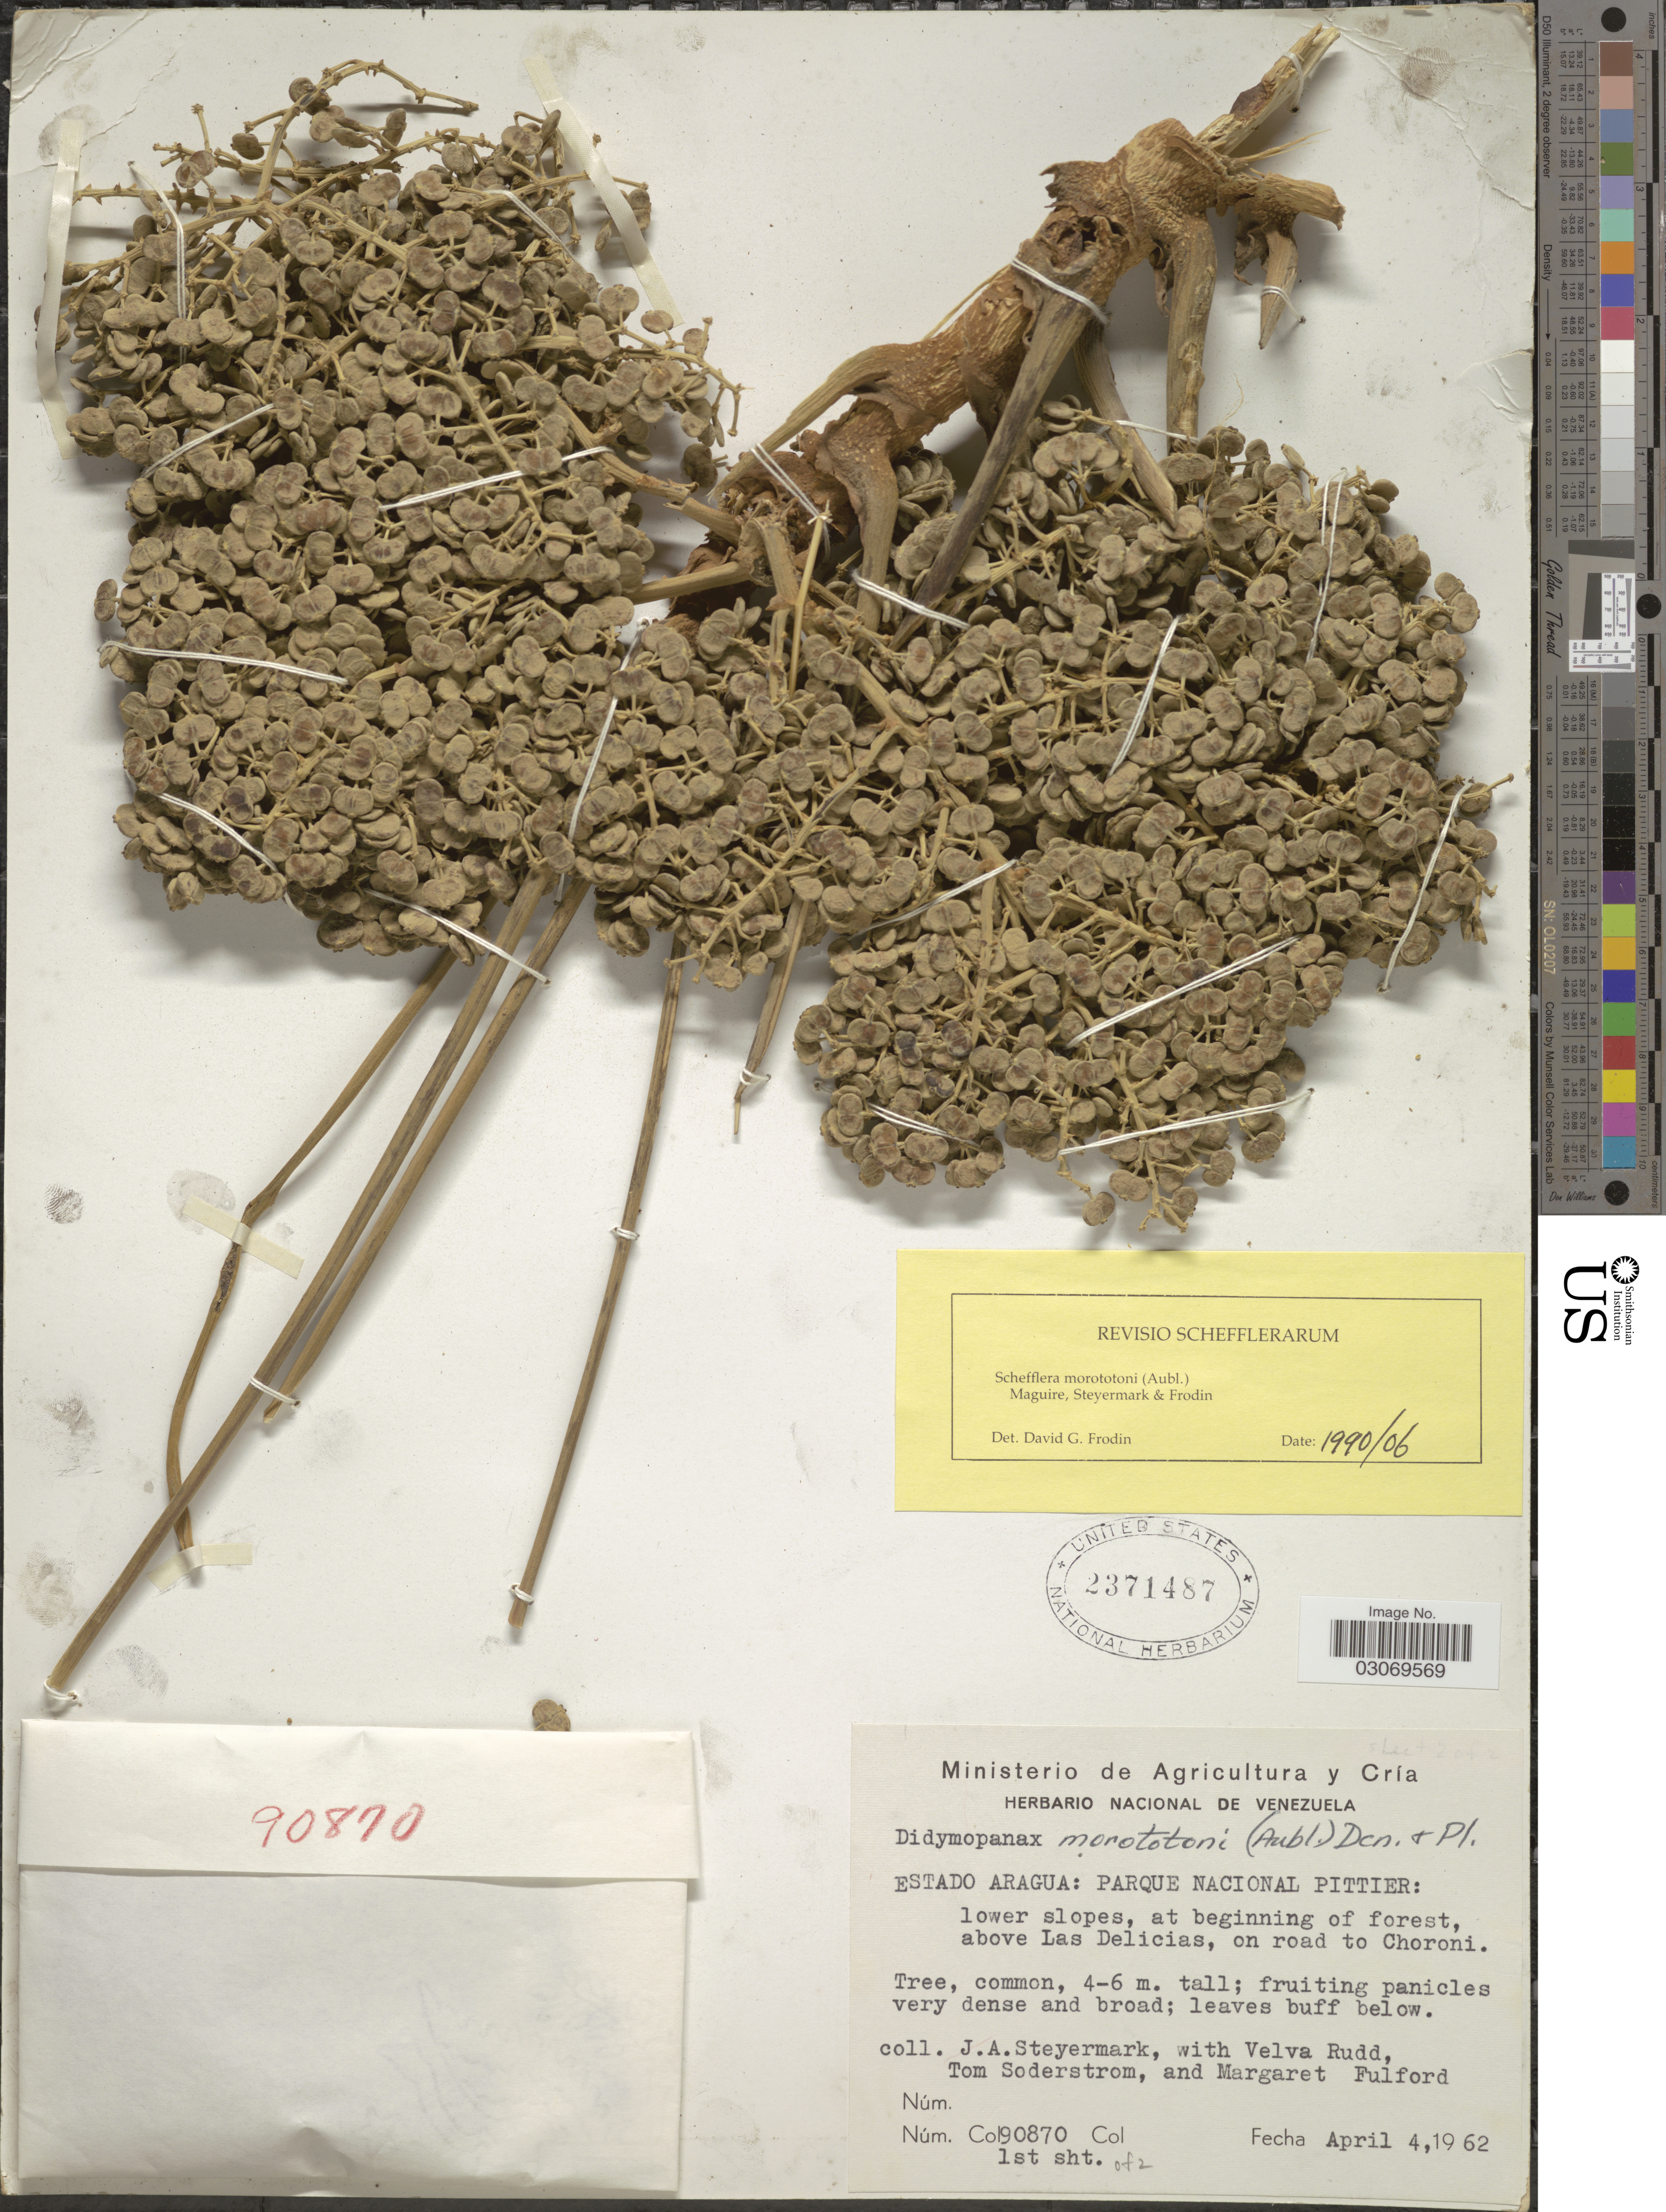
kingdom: Plantae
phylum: Tracheophyta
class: Magnoliopsida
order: Apiales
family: Araliaceae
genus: Schefflera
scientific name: Schefflera morototoni (Aubl.) Maguire, Steyerm. & Frodin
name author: (Aubl.) Maguire et al.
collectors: J. Steyermark, V. E. Rudd, T. R. Soderstrom & M. Fulford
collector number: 90870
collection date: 1962-04-04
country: Venezuela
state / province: Aragua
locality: Parque Nacional Pittier: lower slopes, at beginning of forest, above Las Delicias, on road to Choroni.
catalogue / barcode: US 2371487